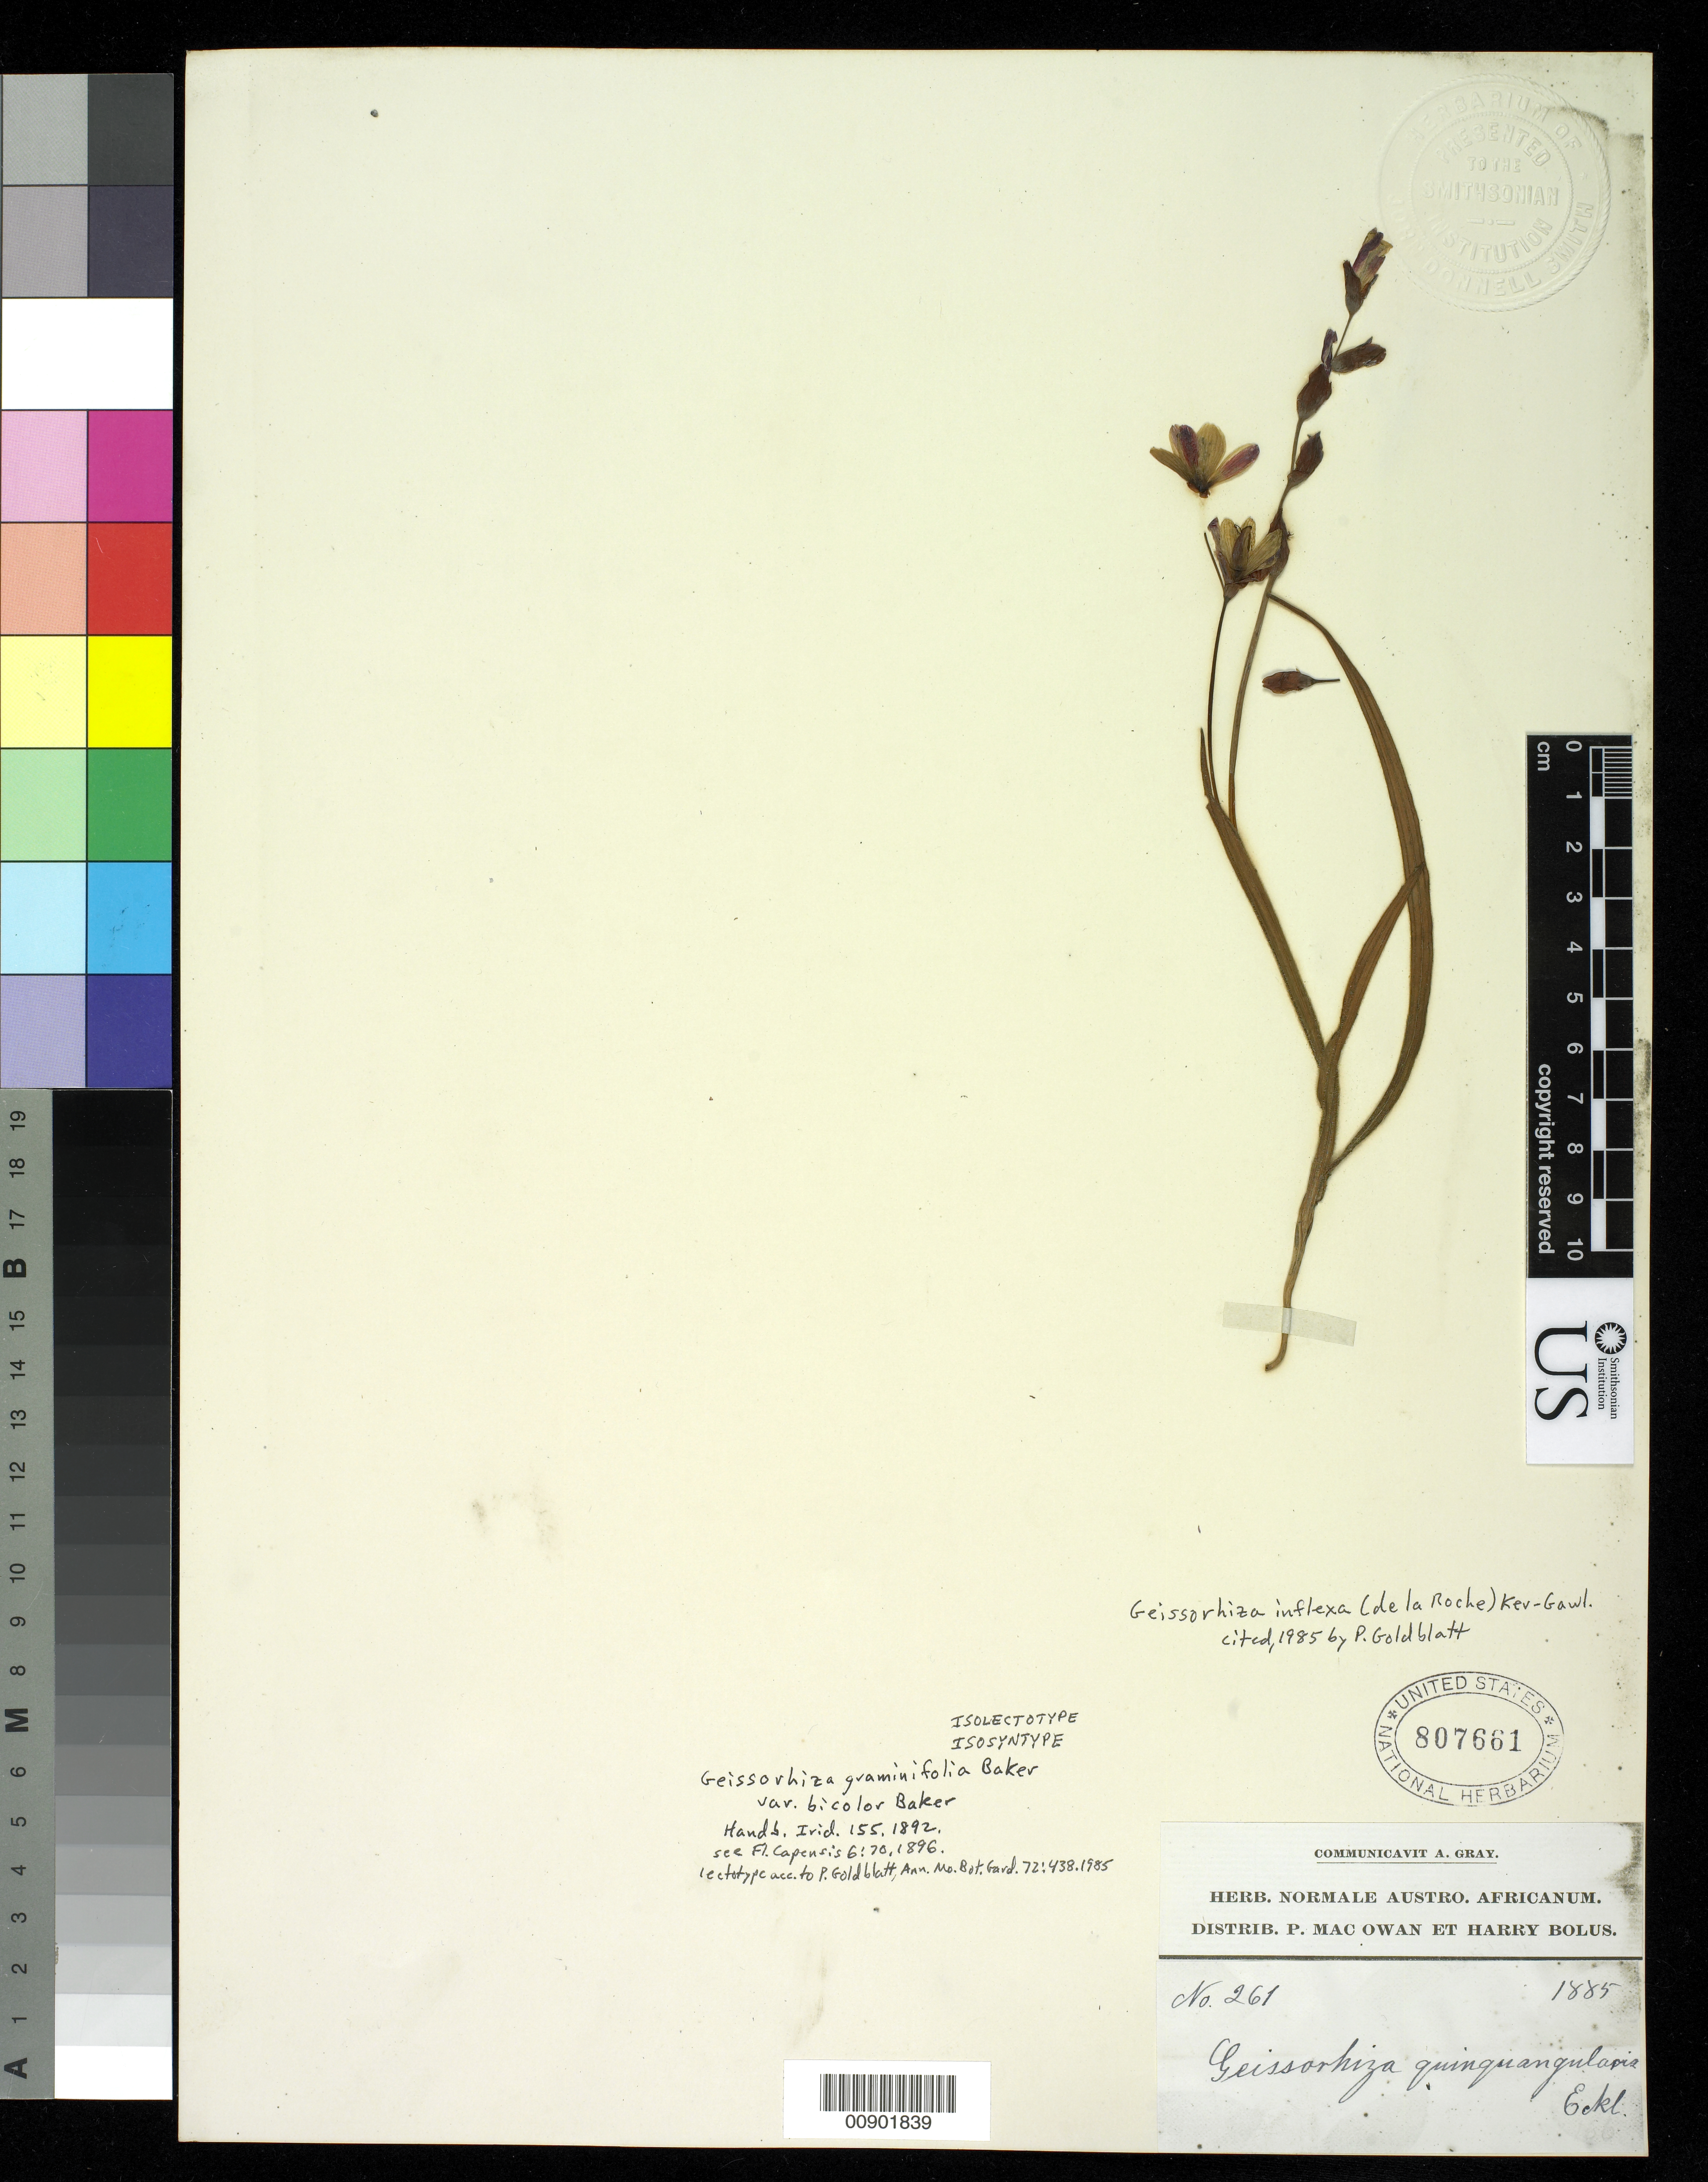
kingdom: Plantae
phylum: Tracheophyta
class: Liliopsida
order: Asparagales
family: Iridaceae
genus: Geissorhiza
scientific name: Geissorhiza graminifolia var. bicolor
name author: Baker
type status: Isolectotype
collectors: P. MacOwan & H. Bolus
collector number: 261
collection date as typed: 1885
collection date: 1885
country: South Africa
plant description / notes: Current name as cited by Goldblatt (1985).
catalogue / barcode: US 807661